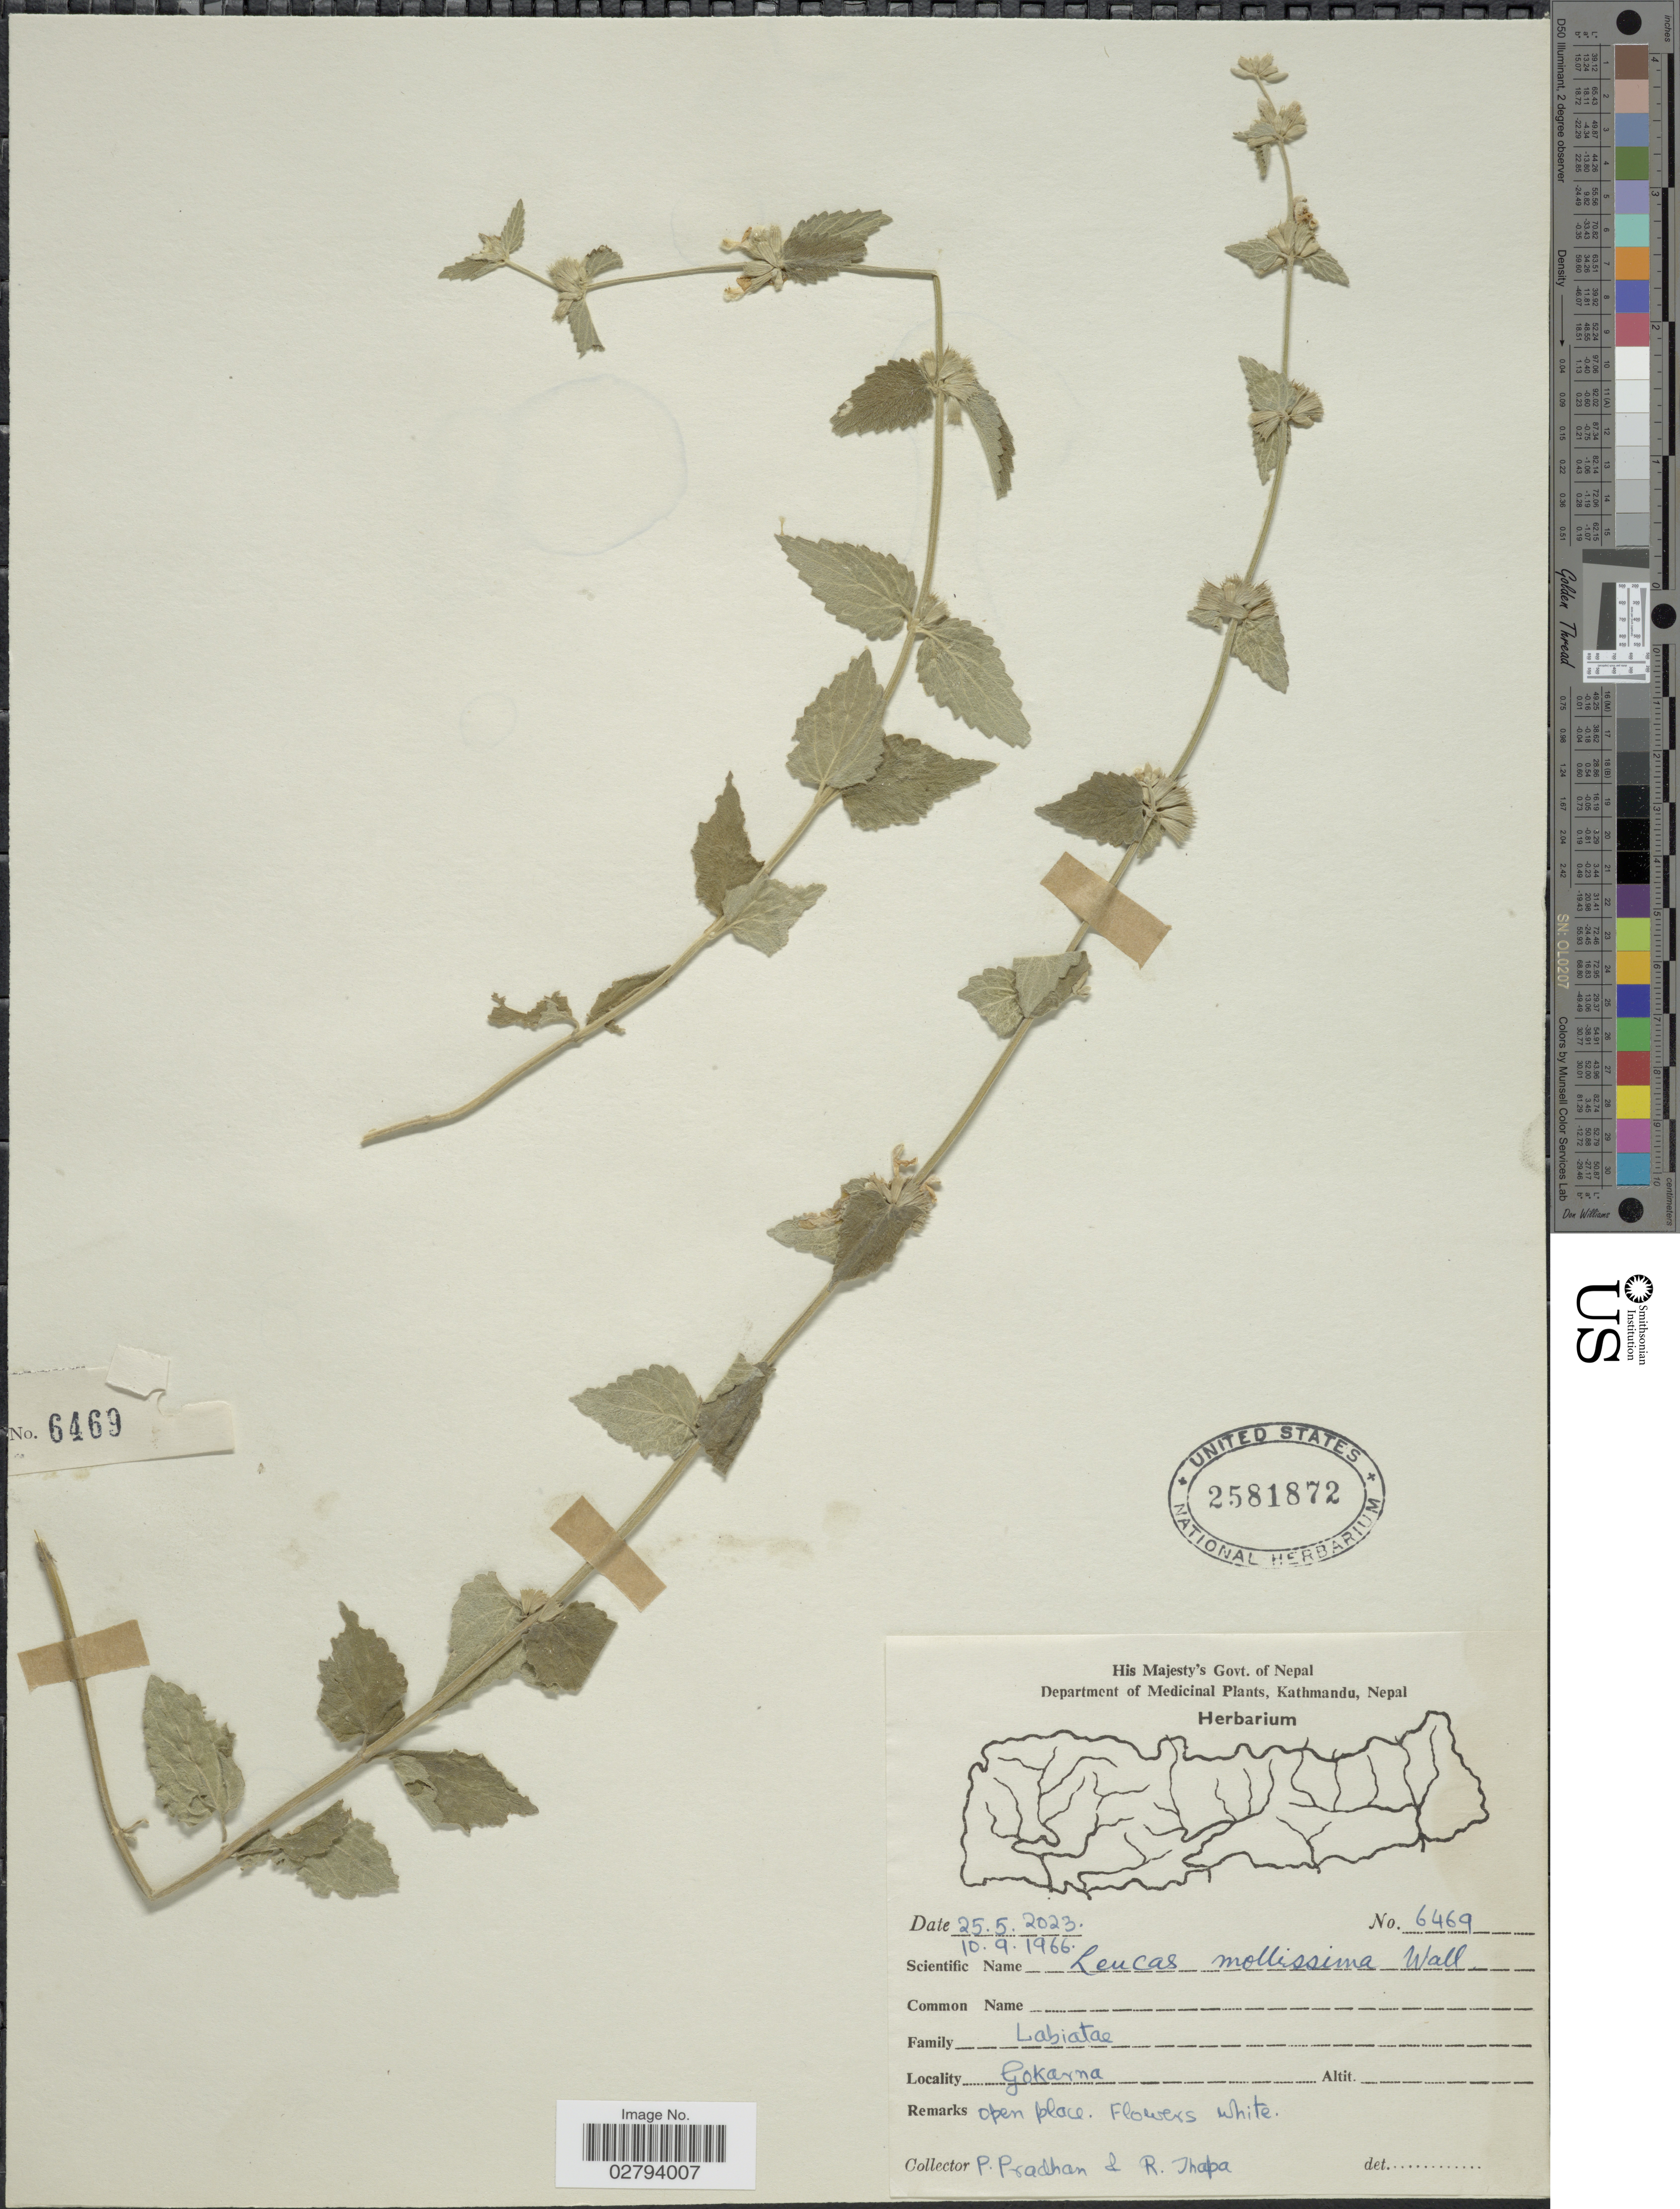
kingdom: Plantae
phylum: Tracheophyta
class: Magnoliopsida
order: Lamiales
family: Lamiaceae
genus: Leucas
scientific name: Leucas mollissima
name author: Gürke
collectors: P. Pradhan & R. Thapa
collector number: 6469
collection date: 1966-09-10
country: Nepal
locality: Gokarna.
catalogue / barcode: US 2581872